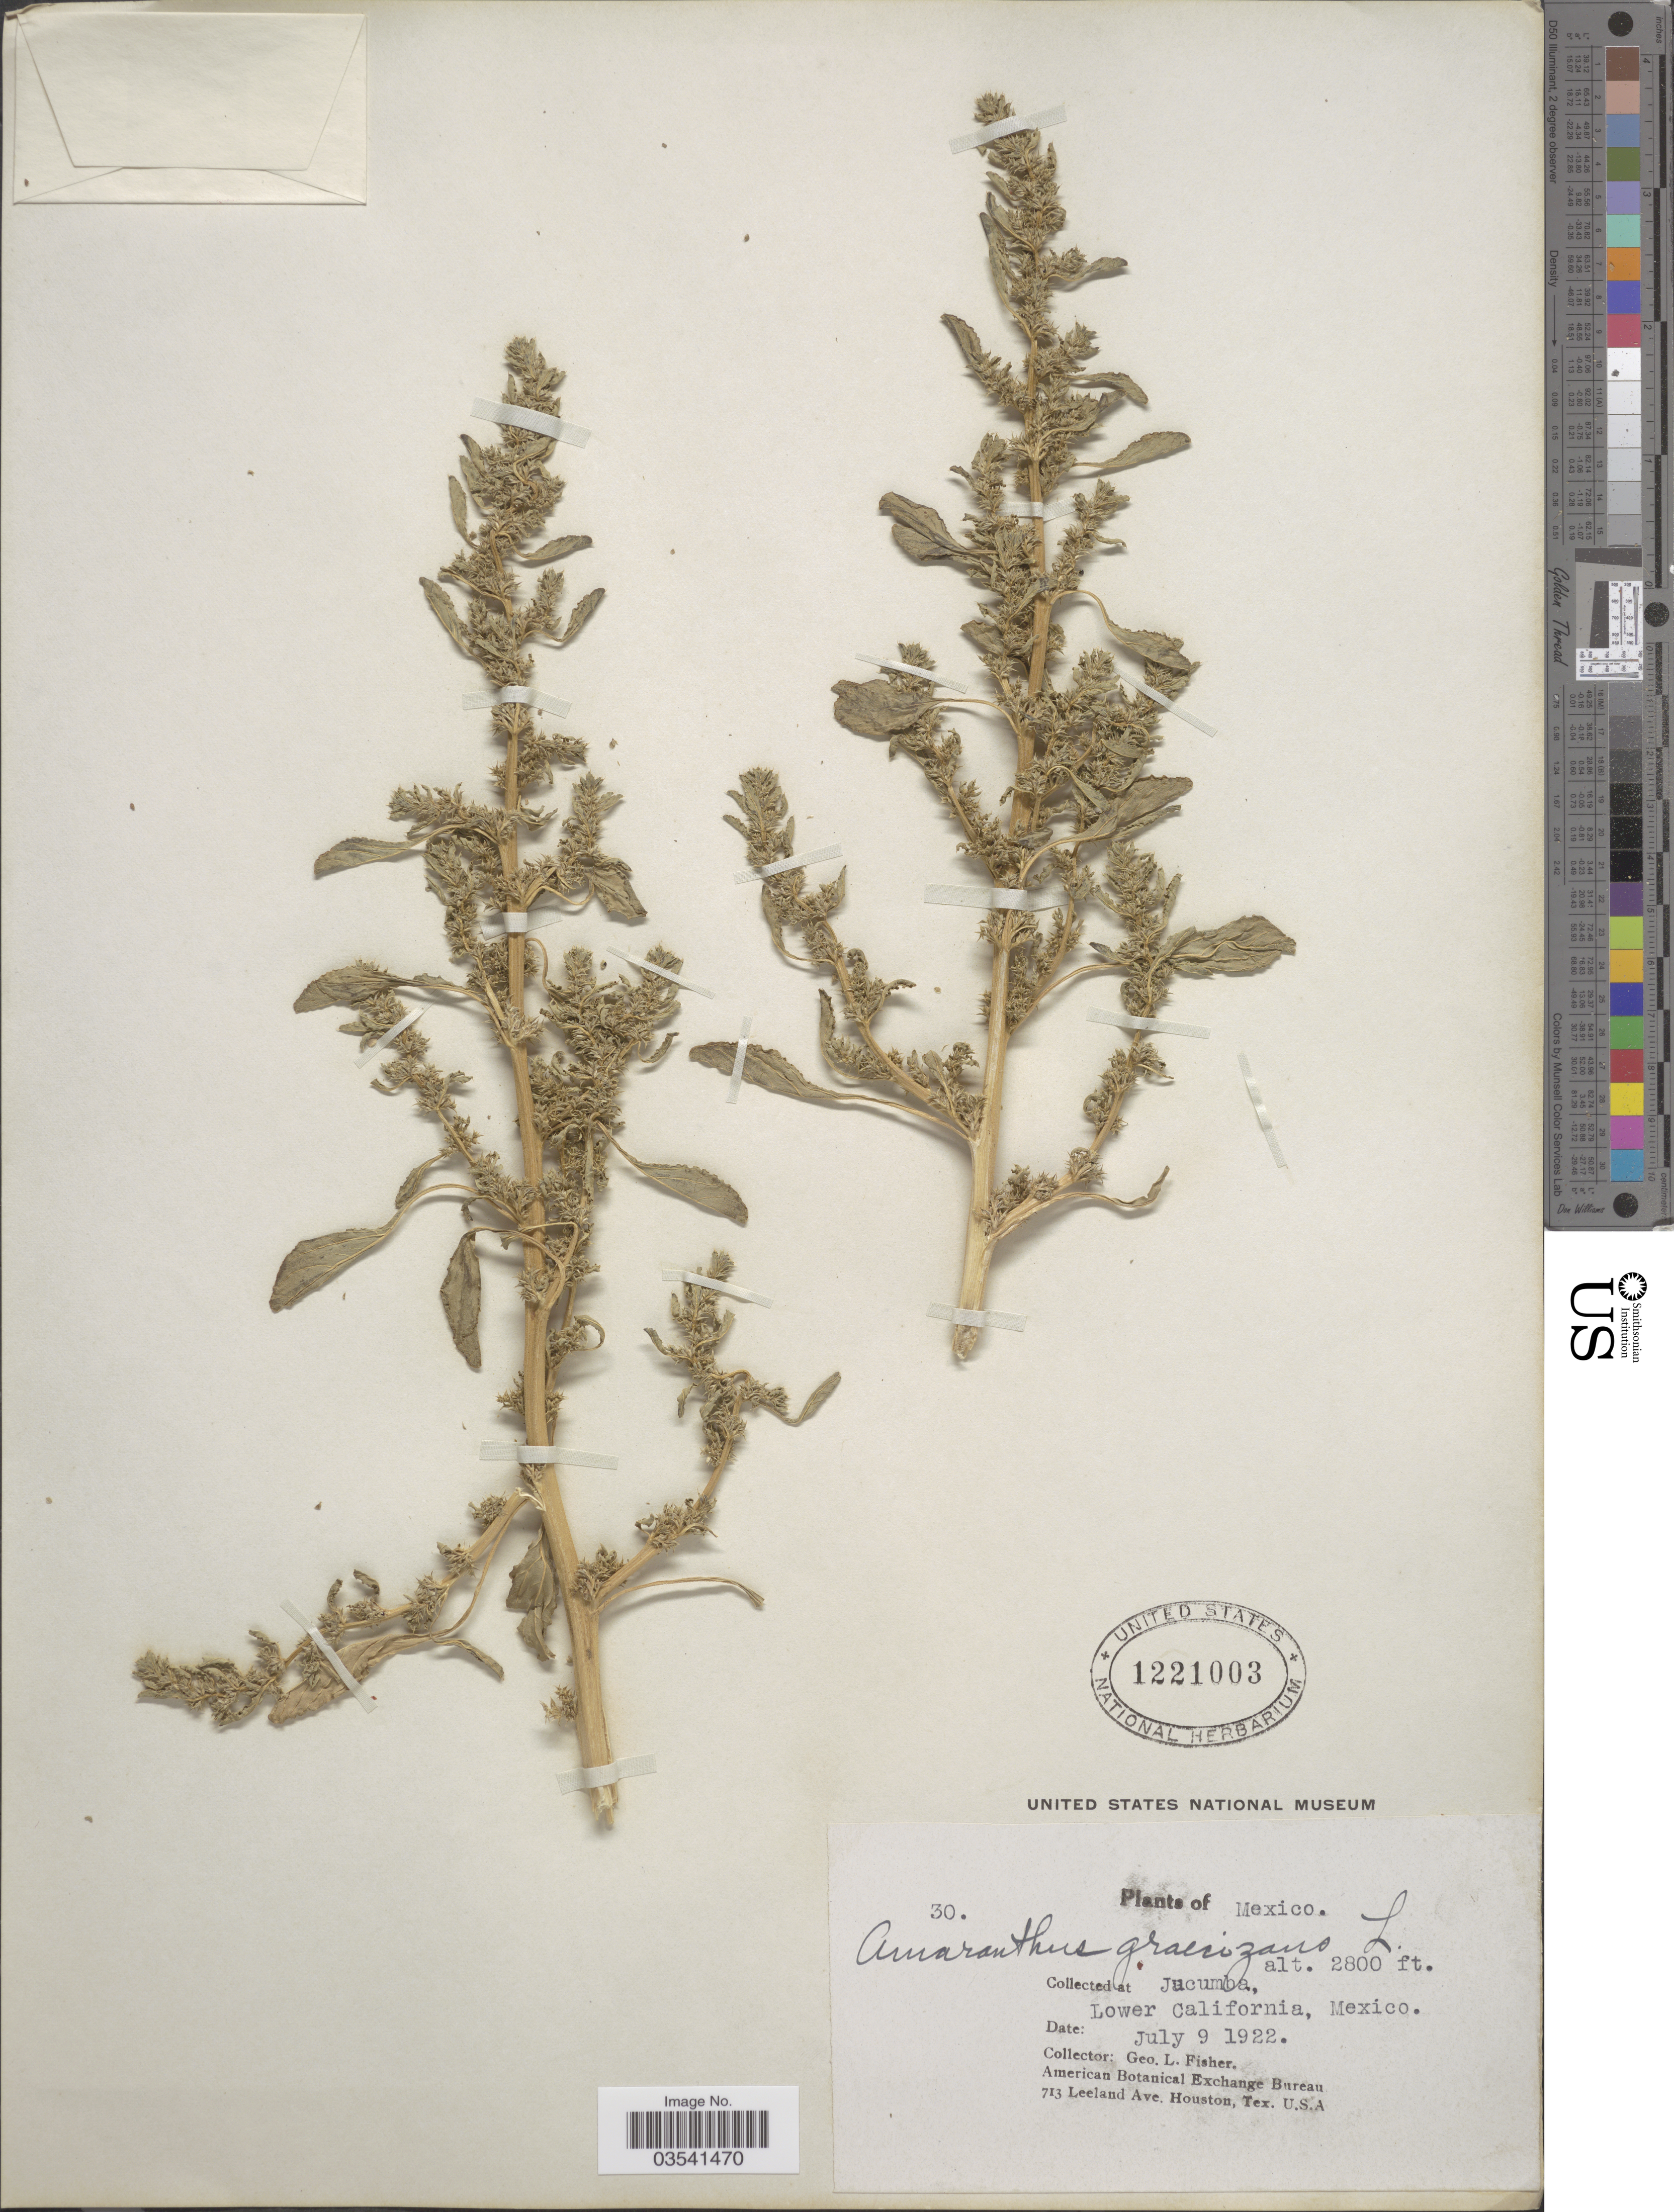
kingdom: Plantae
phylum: Tracheophyta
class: Magnoliopsida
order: Caryophyllales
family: Amaranthaceae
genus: Amaranthus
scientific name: Amaranthus graecizans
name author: L.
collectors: G. L. Fisher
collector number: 30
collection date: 1922-07-09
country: Mexico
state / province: Baja California Norte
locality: At Jucumba, Lower California.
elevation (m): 853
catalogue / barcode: US 1221003